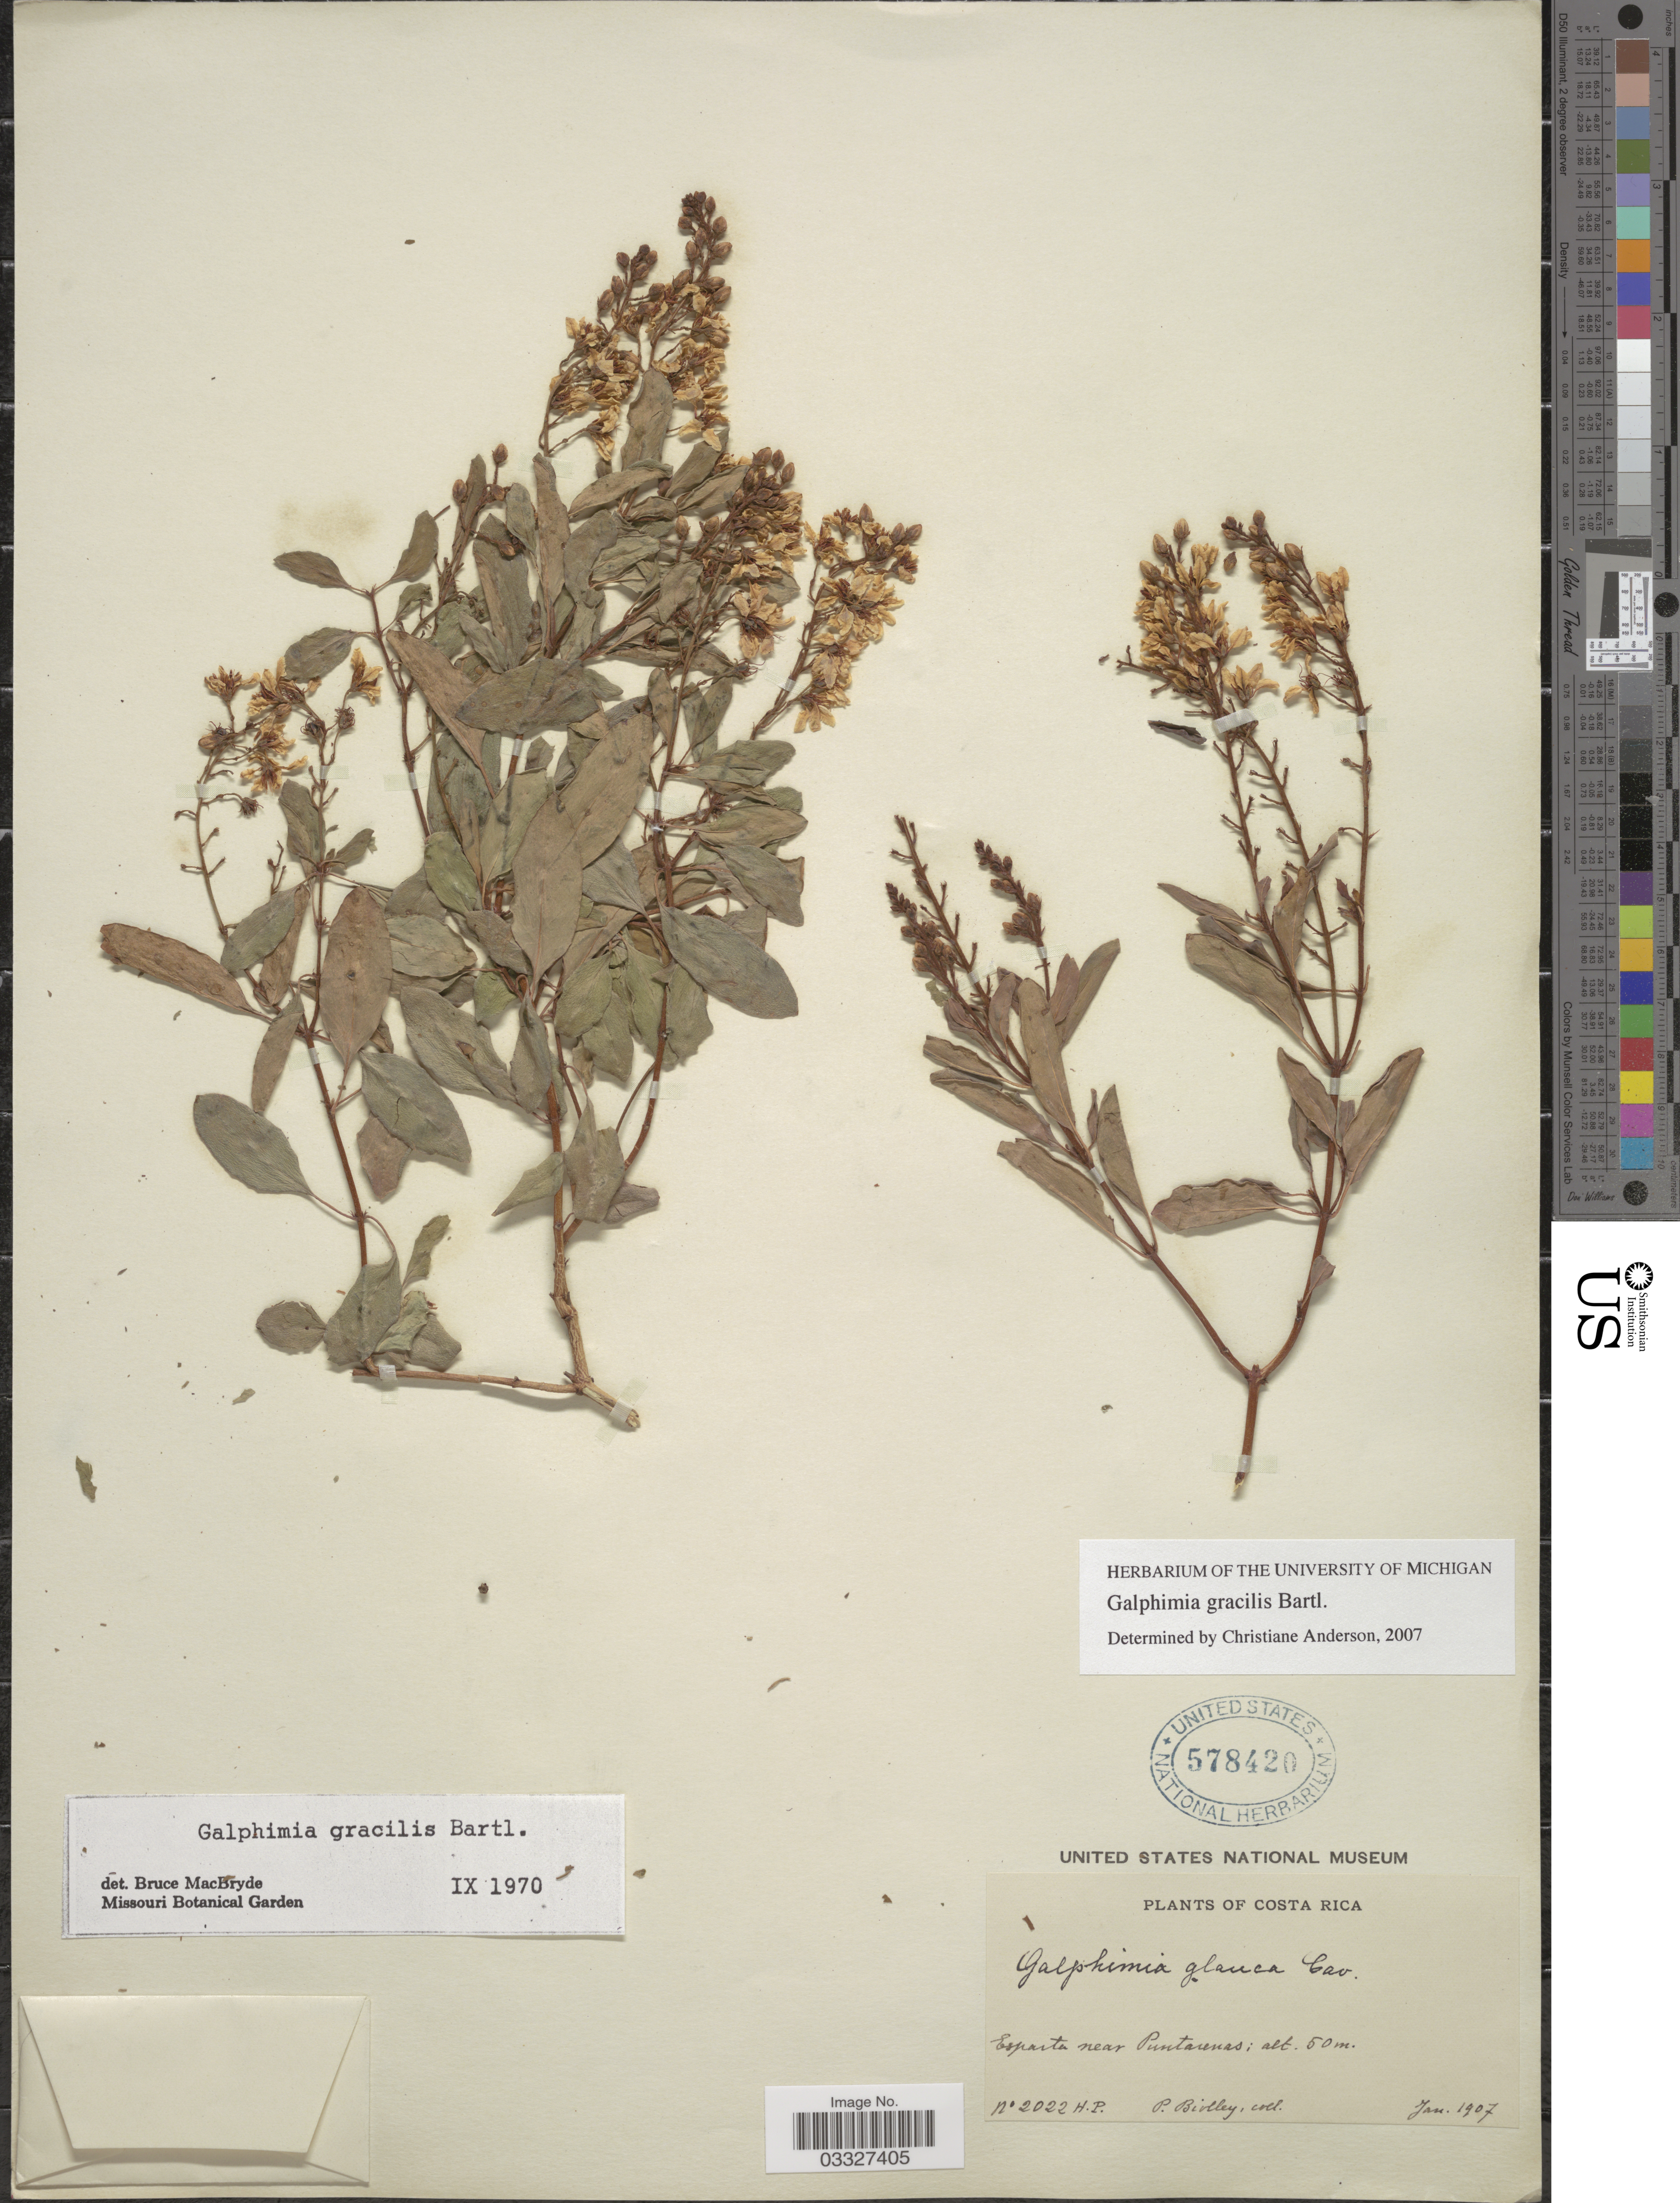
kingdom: Plantae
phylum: Tracheophyta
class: Magnoliopsida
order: Malpighiales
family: Malpighiaceae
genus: Galphimia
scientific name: Galphimia gracilis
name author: Bartl.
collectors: P. Biolley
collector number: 2022 H.P.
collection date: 1907-01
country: Costa Rica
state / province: Puntarenas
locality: Esparta near Puntarenas.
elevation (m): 50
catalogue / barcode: US 578420